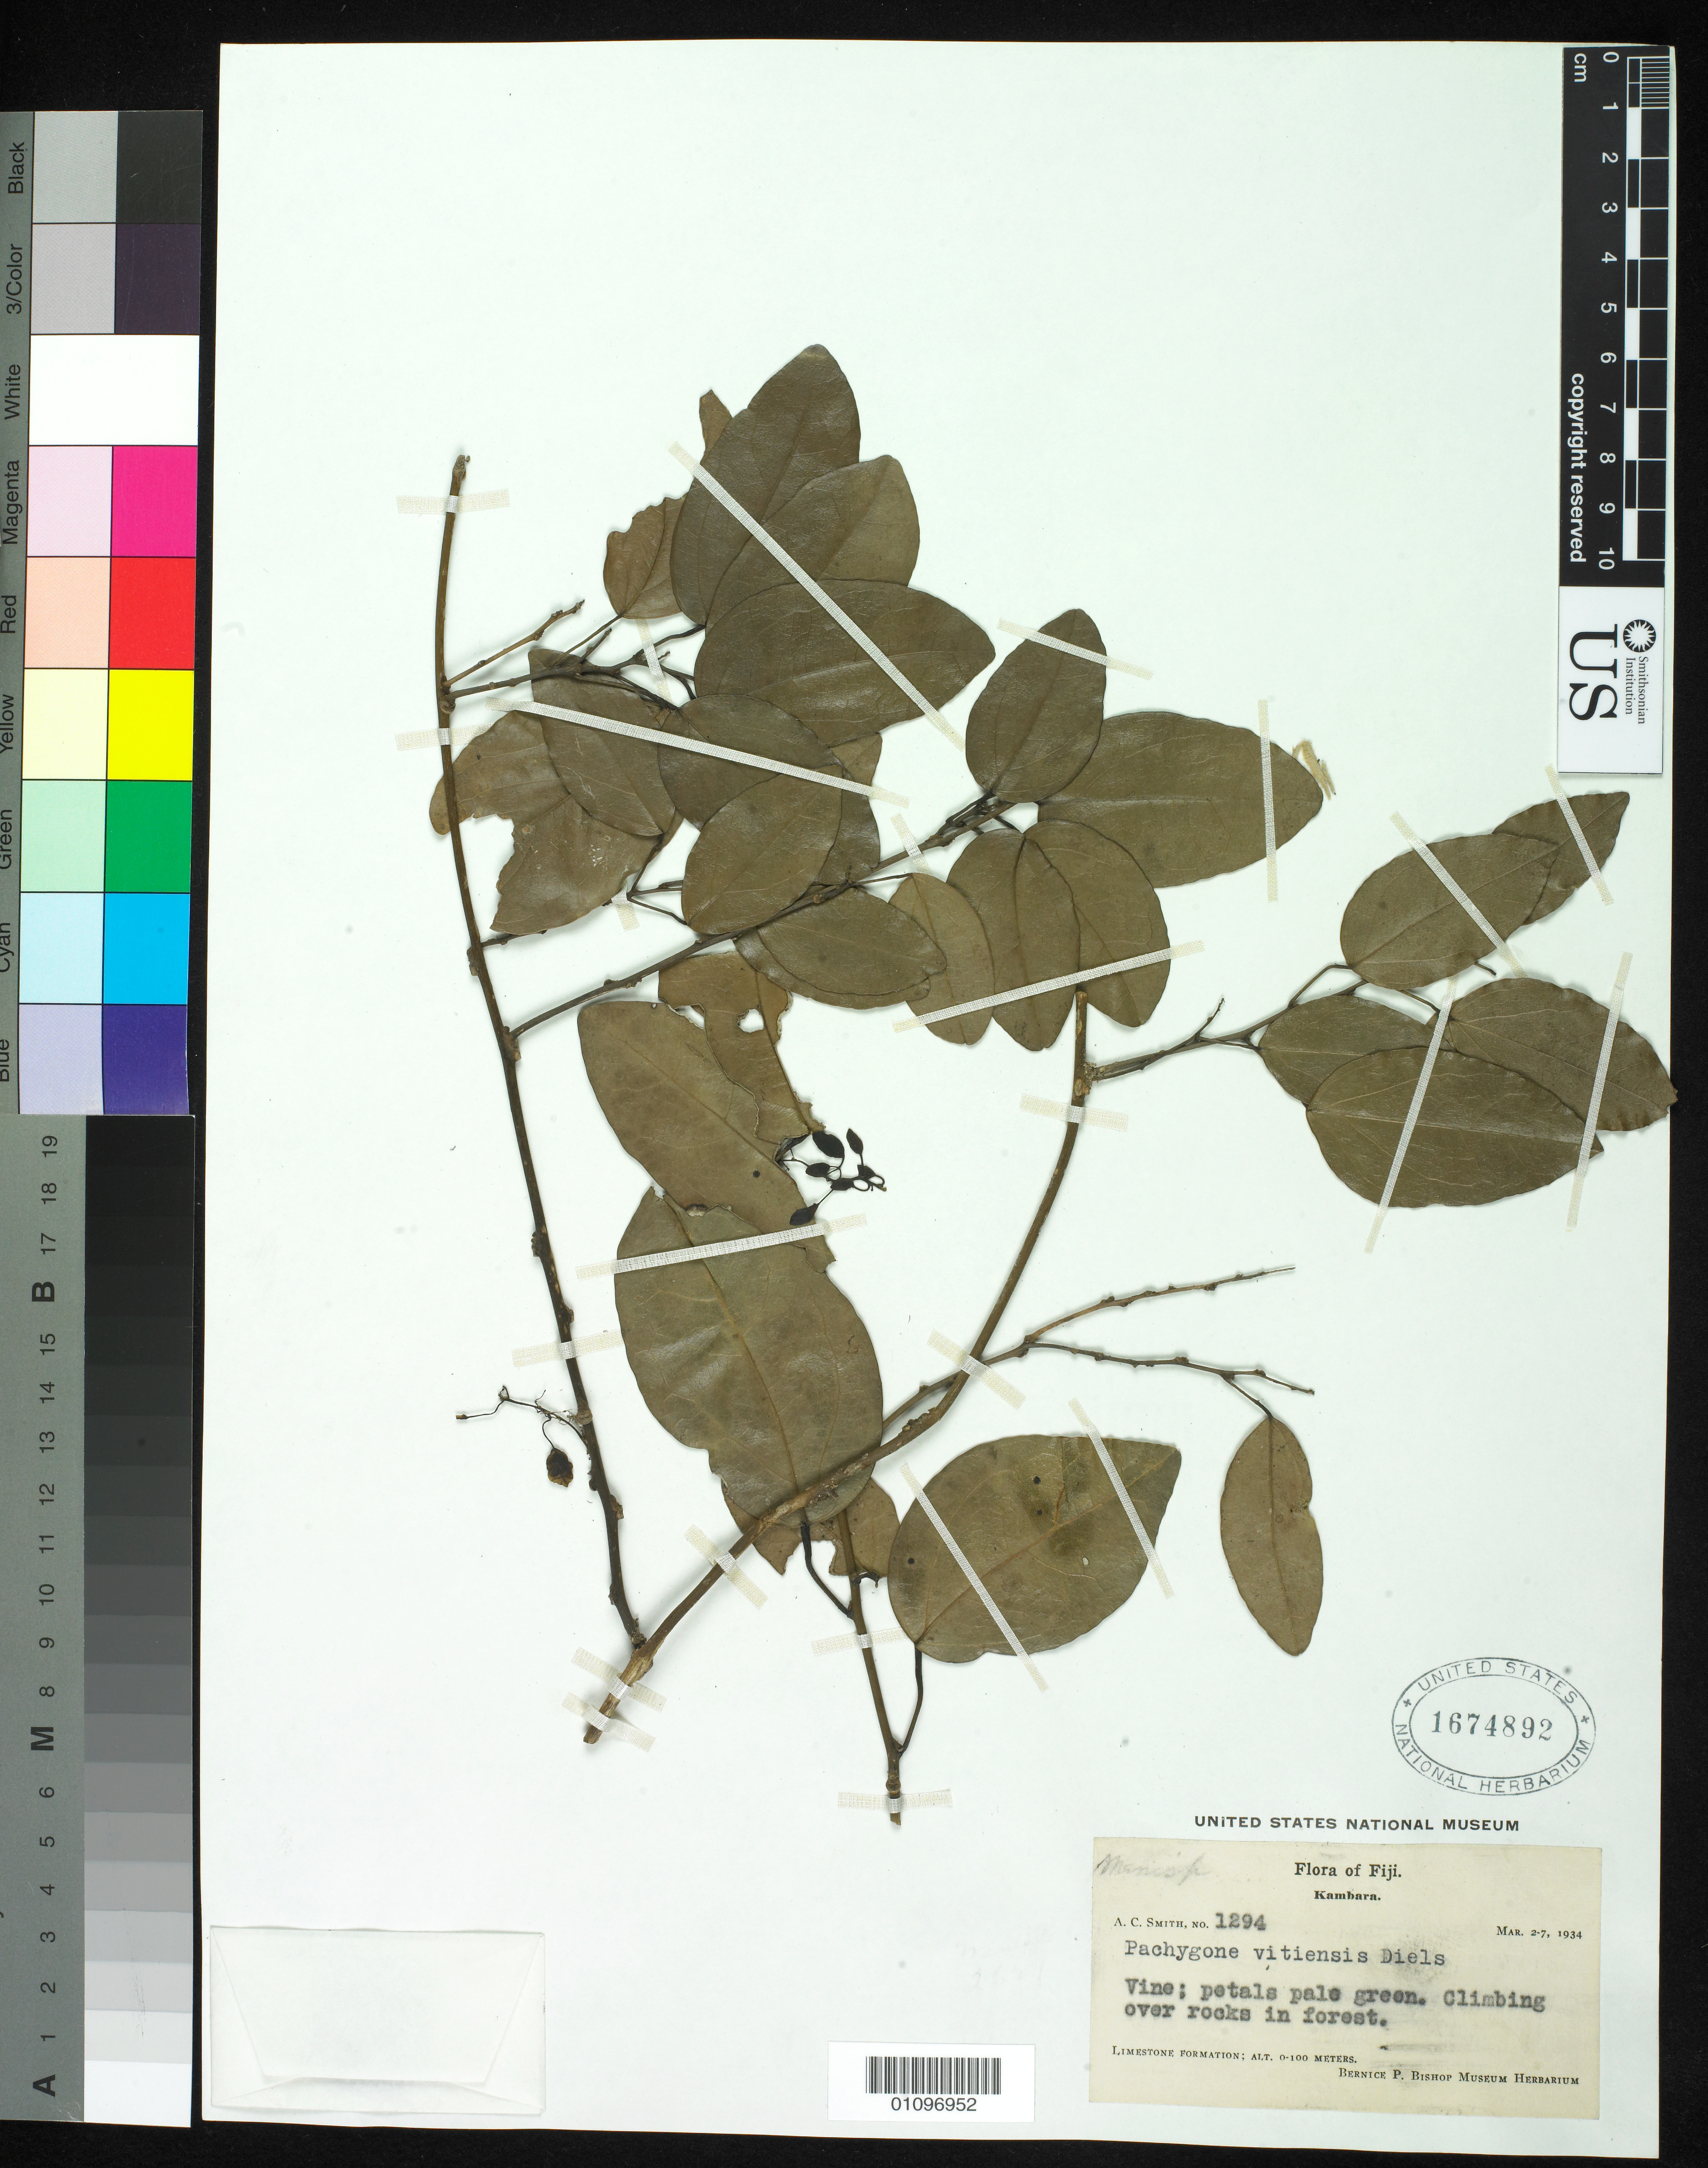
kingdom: Plantae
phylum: Tracheophyta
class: Magnoliopsida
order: Ranunculales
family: Menispermaceae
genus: Pachygone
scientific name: Pachygone vitiensis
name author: Diels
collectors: A. C. Smith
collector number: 1294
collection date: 1934-03-02/1934-03-07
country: Fiji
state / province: Eastern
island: Kabara [Kambara]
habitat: Limestone formation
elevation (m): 0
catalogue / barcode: US 1674892